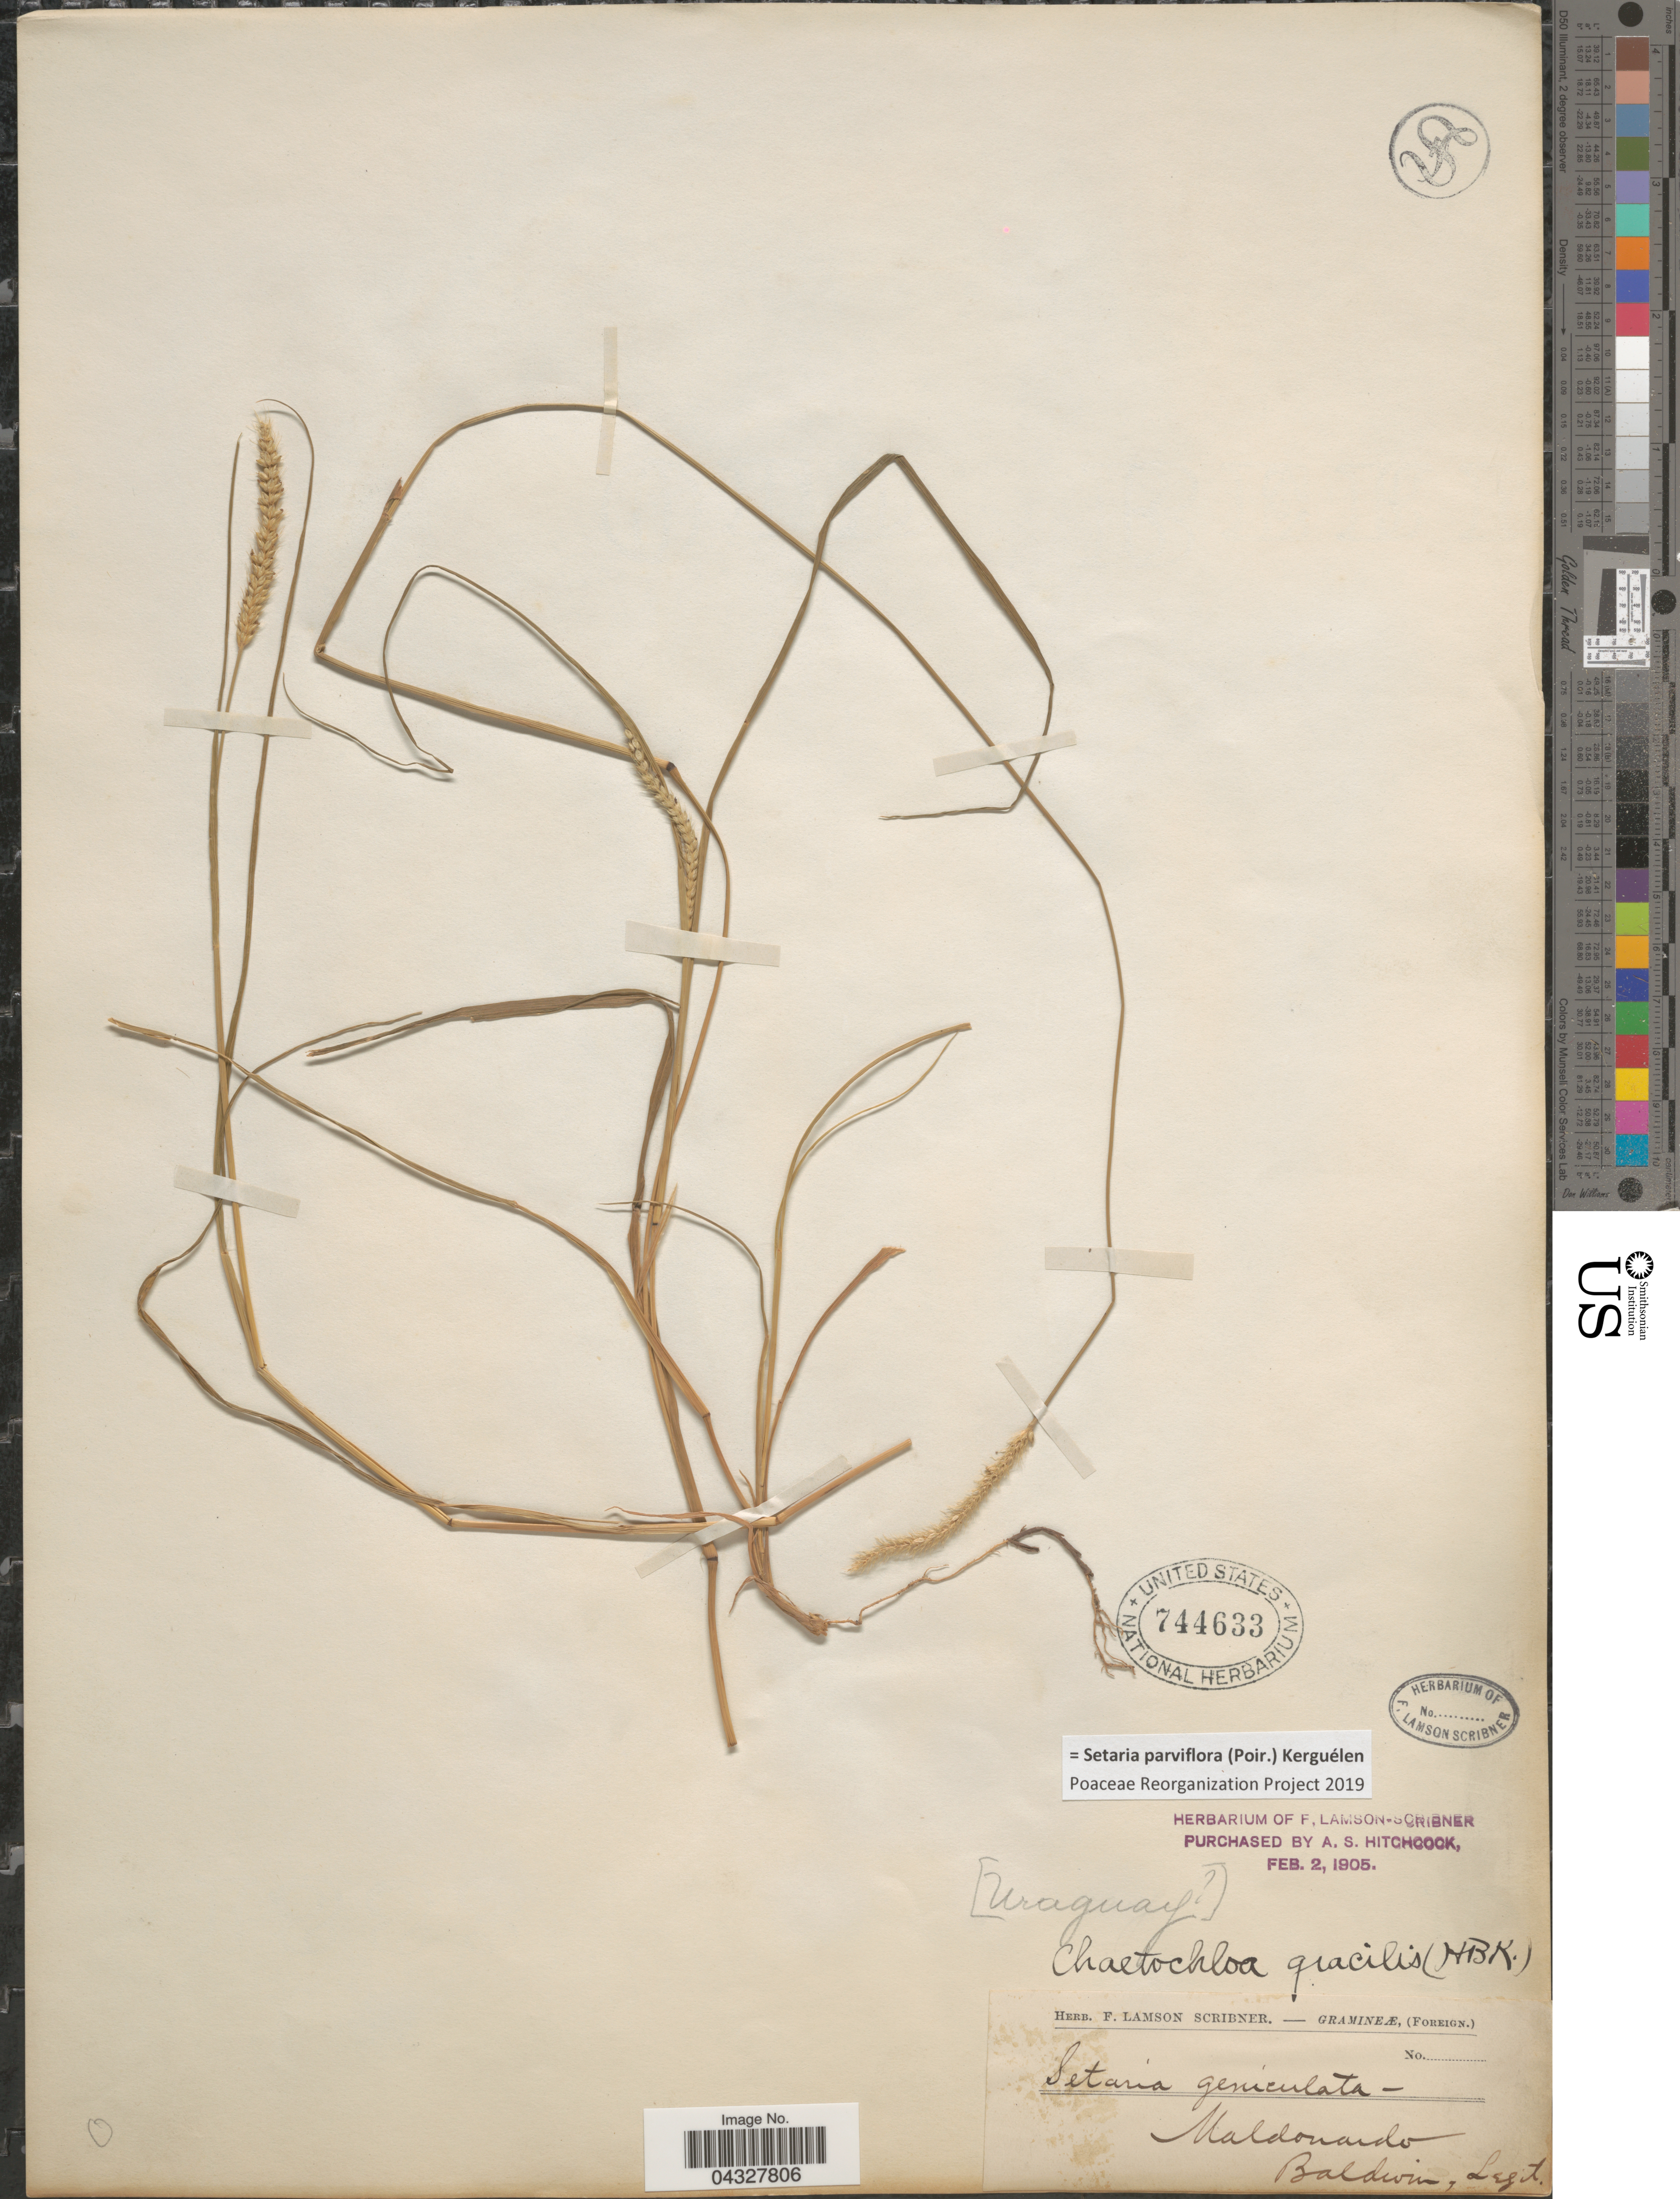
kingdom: Plantae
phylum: Tracheophyta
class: Liliopsida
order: Poales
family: Poaceae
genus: Setaria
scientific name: Setaria parviflora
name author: (Poir.) Kerguélen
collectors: -. Baldwin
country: Uruguay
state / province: Maldonado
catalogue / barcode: US 744633